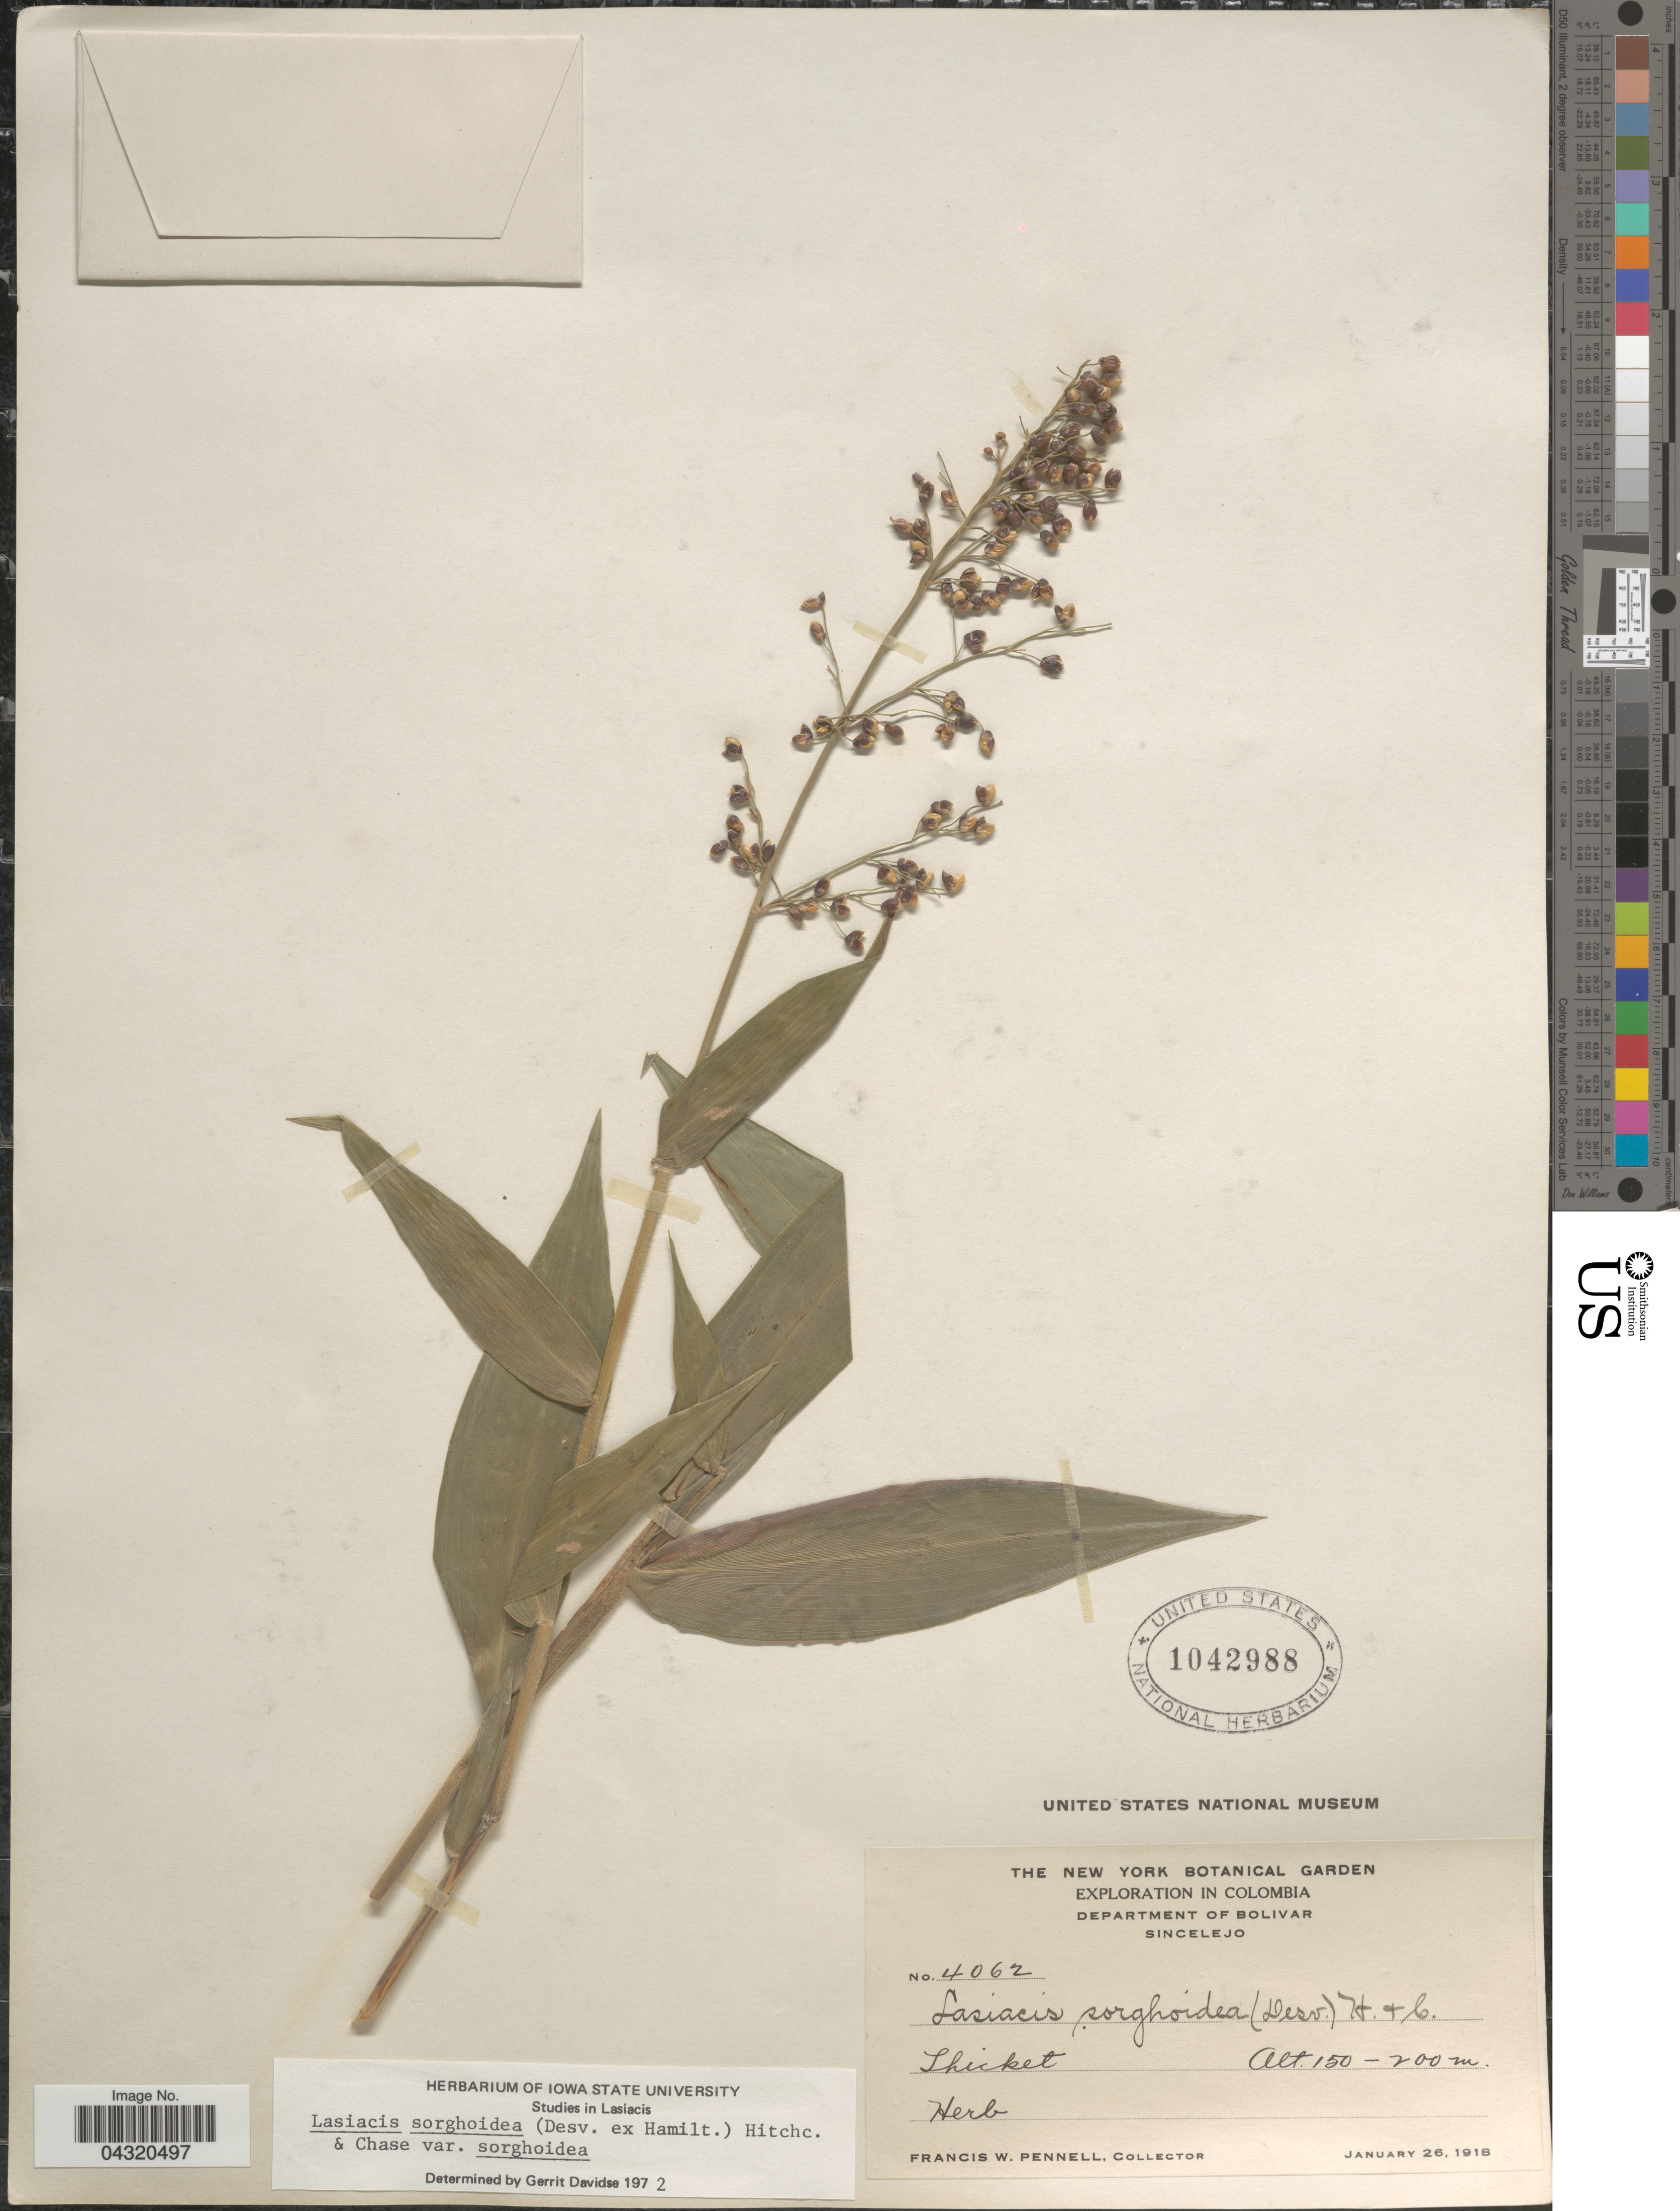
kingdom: Plantae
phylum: Tracheophyta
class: Liliopsida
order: Poales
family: Poaceae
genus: Lasiacis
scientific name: Lasiacis sorghoidea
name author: (Desv. ex Ham.) Hitchc. & Chase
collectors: F. W. Pennell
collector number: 4062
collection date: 1918-01-26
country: Colombia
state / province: Bolívar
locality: Exploration in Colombia. Department of Bolivar. Sincelejo.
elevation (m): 150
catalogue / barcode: US 1042988